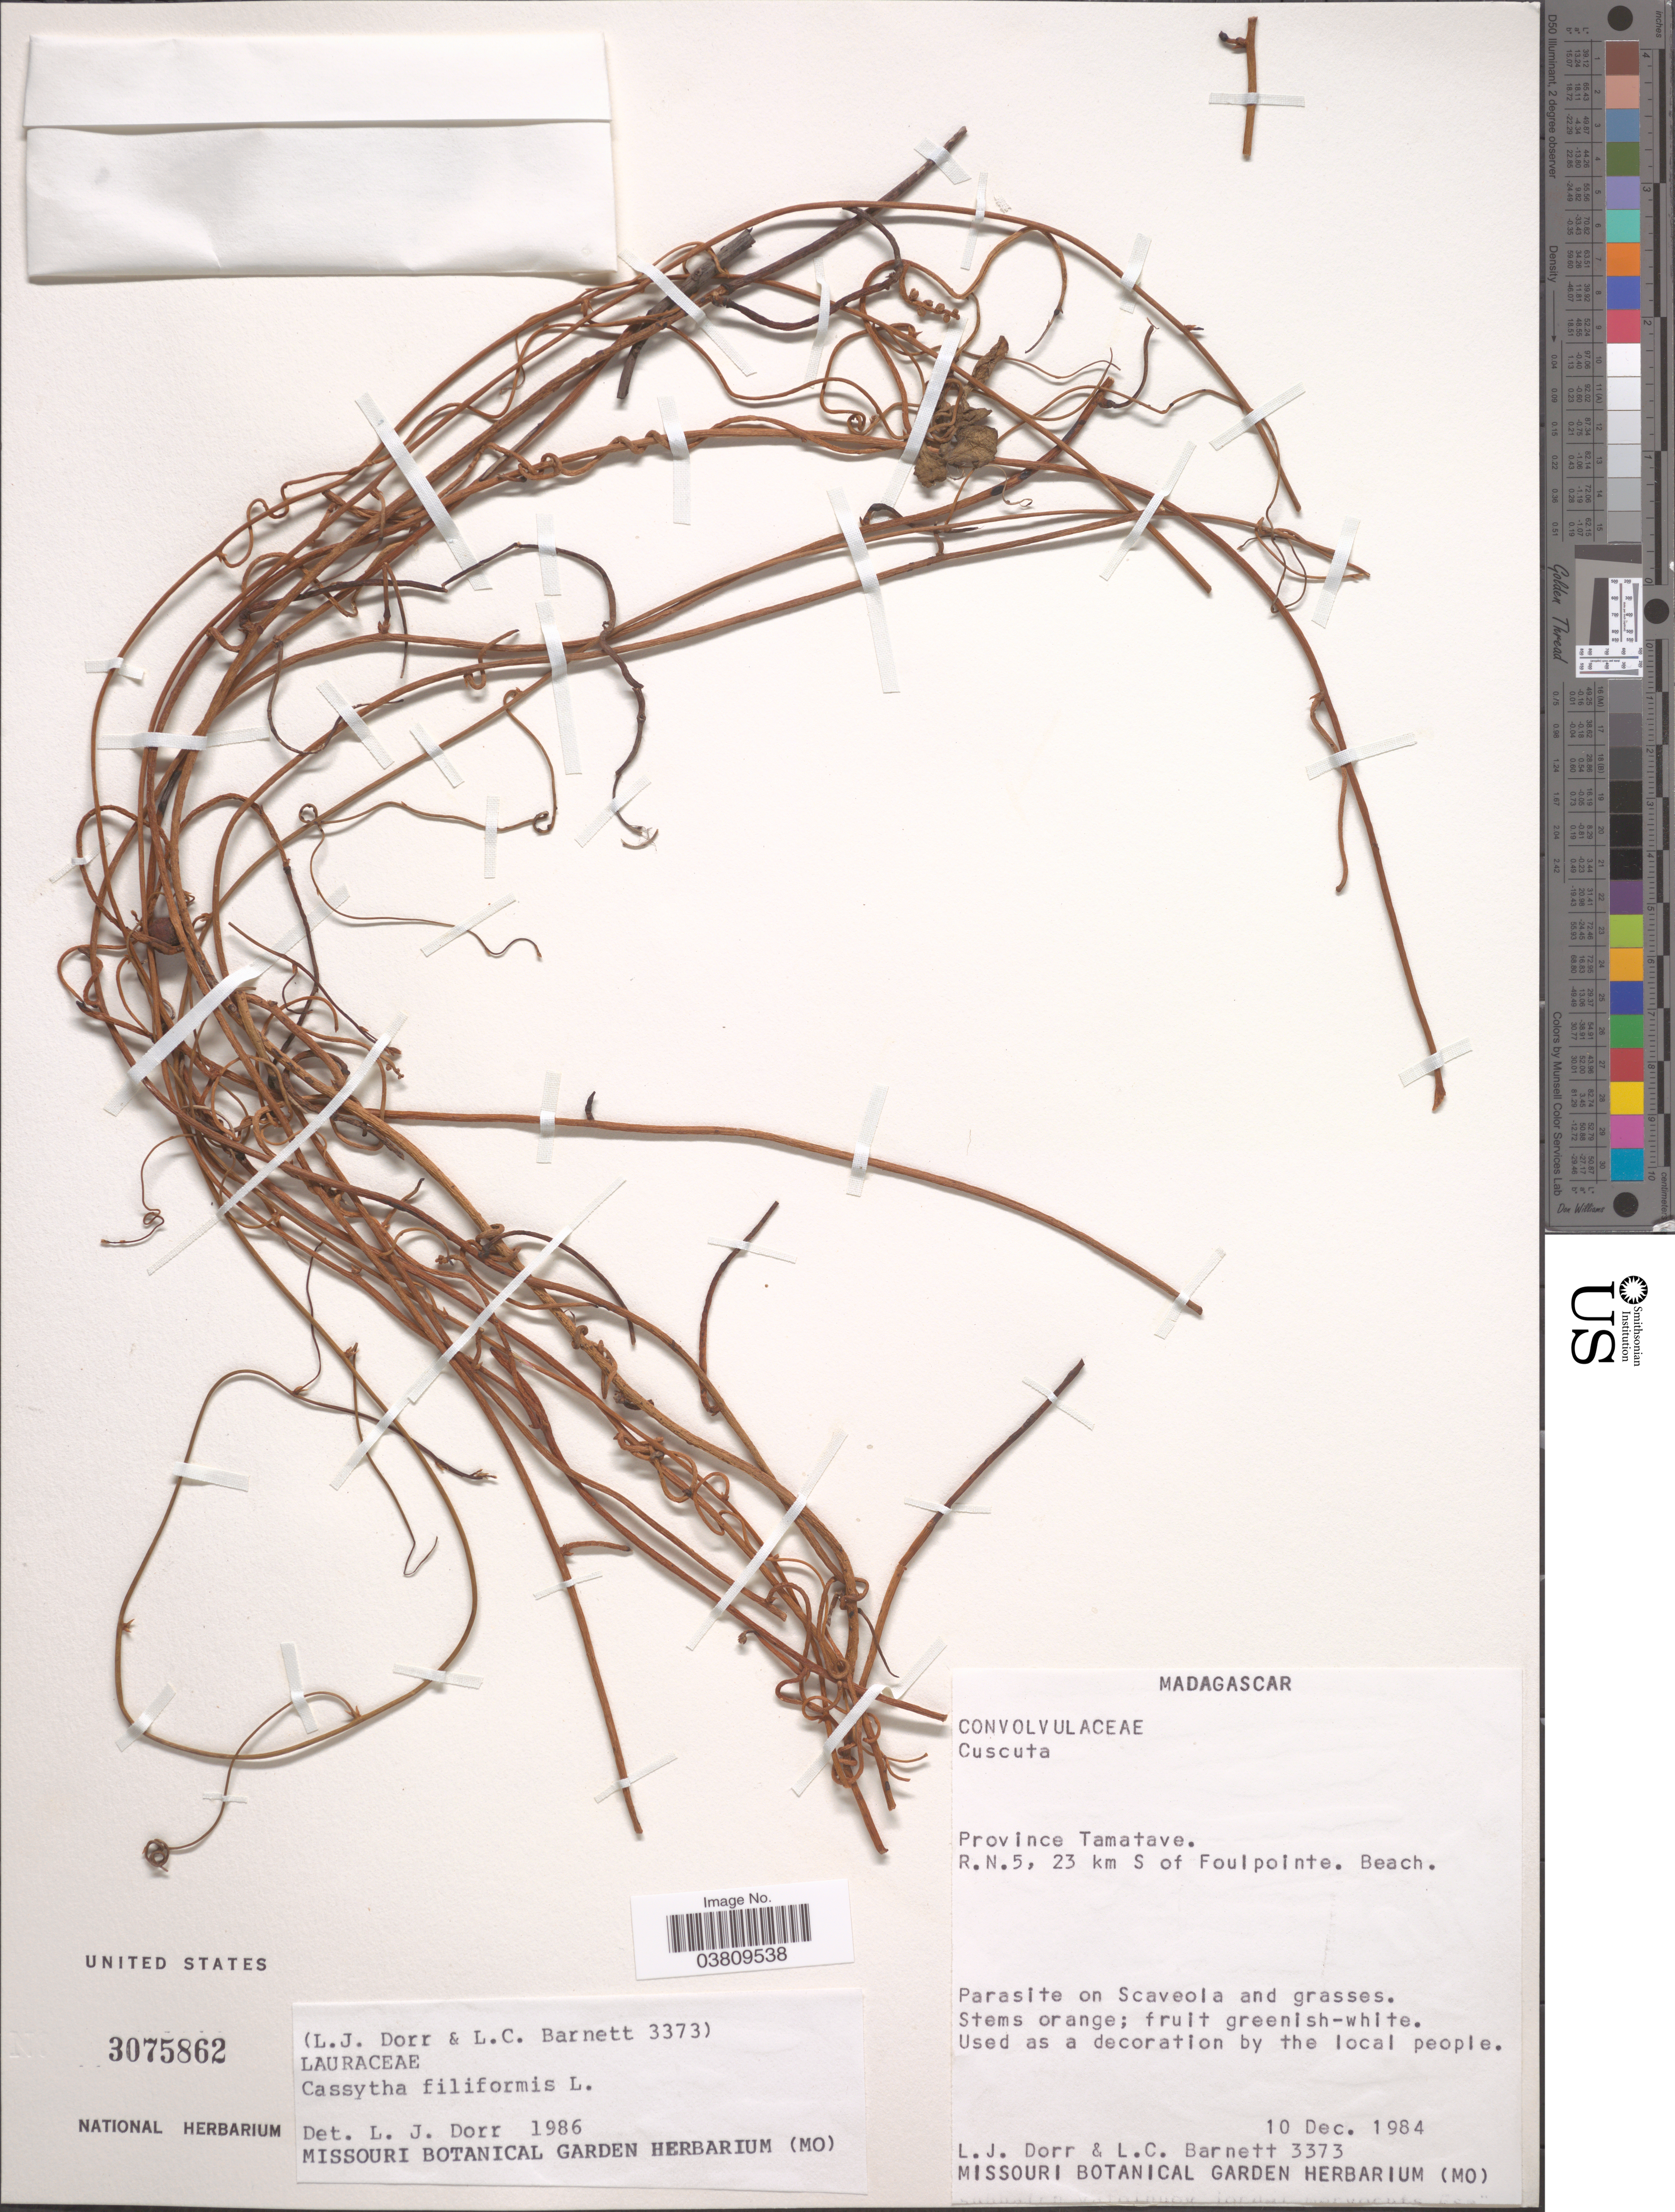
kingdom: Plantae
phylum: Tracheophyta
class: Magnoliopsida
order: Laurales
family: Lauraceae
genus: Cassytha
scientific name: Cassytha filiformis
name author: L.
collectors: L. J. Dorr & L. C. Barnett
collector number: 3373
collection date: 1984-12-10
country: Madagascar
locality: Province Tamatave. R.N. 5, 23 km S of Foulpointe. Beach.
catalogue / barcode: US 3075862